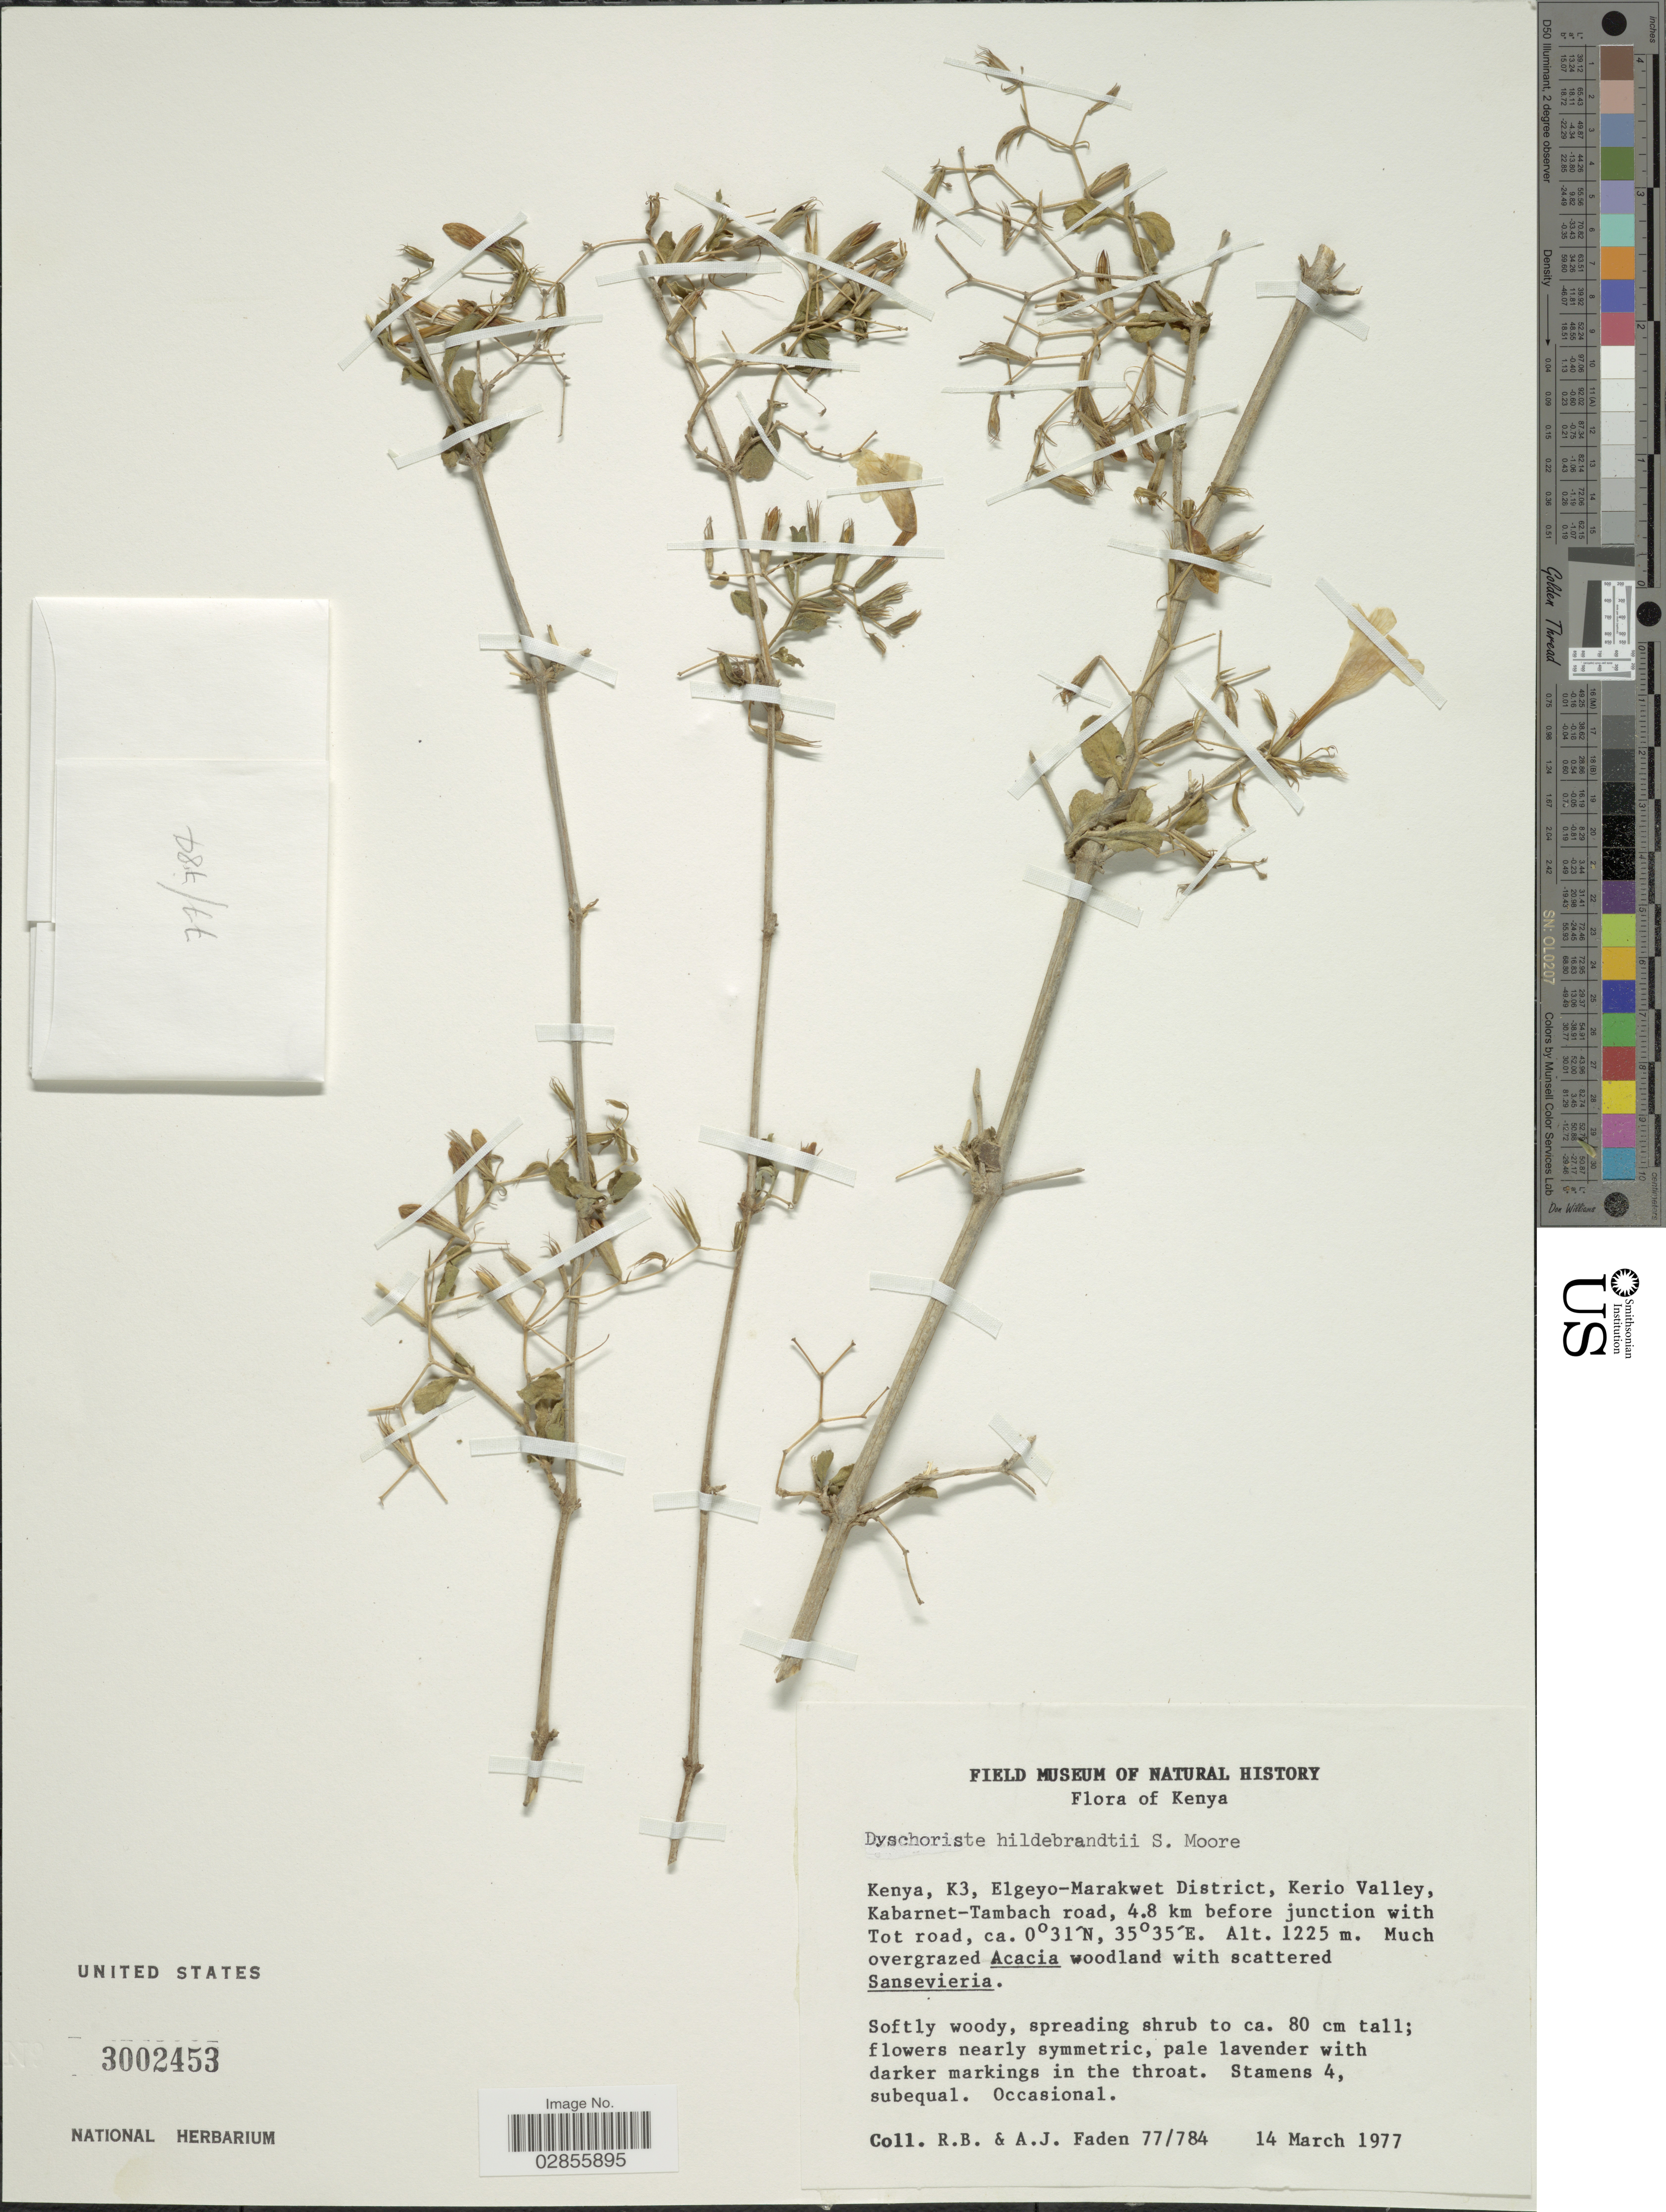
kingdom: Plantae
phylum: Tracheophyta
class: Magnoliopsida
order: Lamiales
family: Acanthaceae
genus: Dyschoriste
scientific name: Dyschoriste hildebrandtii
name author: (S. Moore) S. Moore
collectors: R. B. Faden & A. J. Faden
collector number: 77-784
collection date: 1977-03-14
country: Kenya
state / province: Elgeyo-Marakwet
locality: K3, Elgeyo-Marakwet District, Kerio Valley, Kabarnet-Tambach road, 4.8 km before junction with Tot road.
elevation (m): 1225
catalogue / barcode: US 3002453